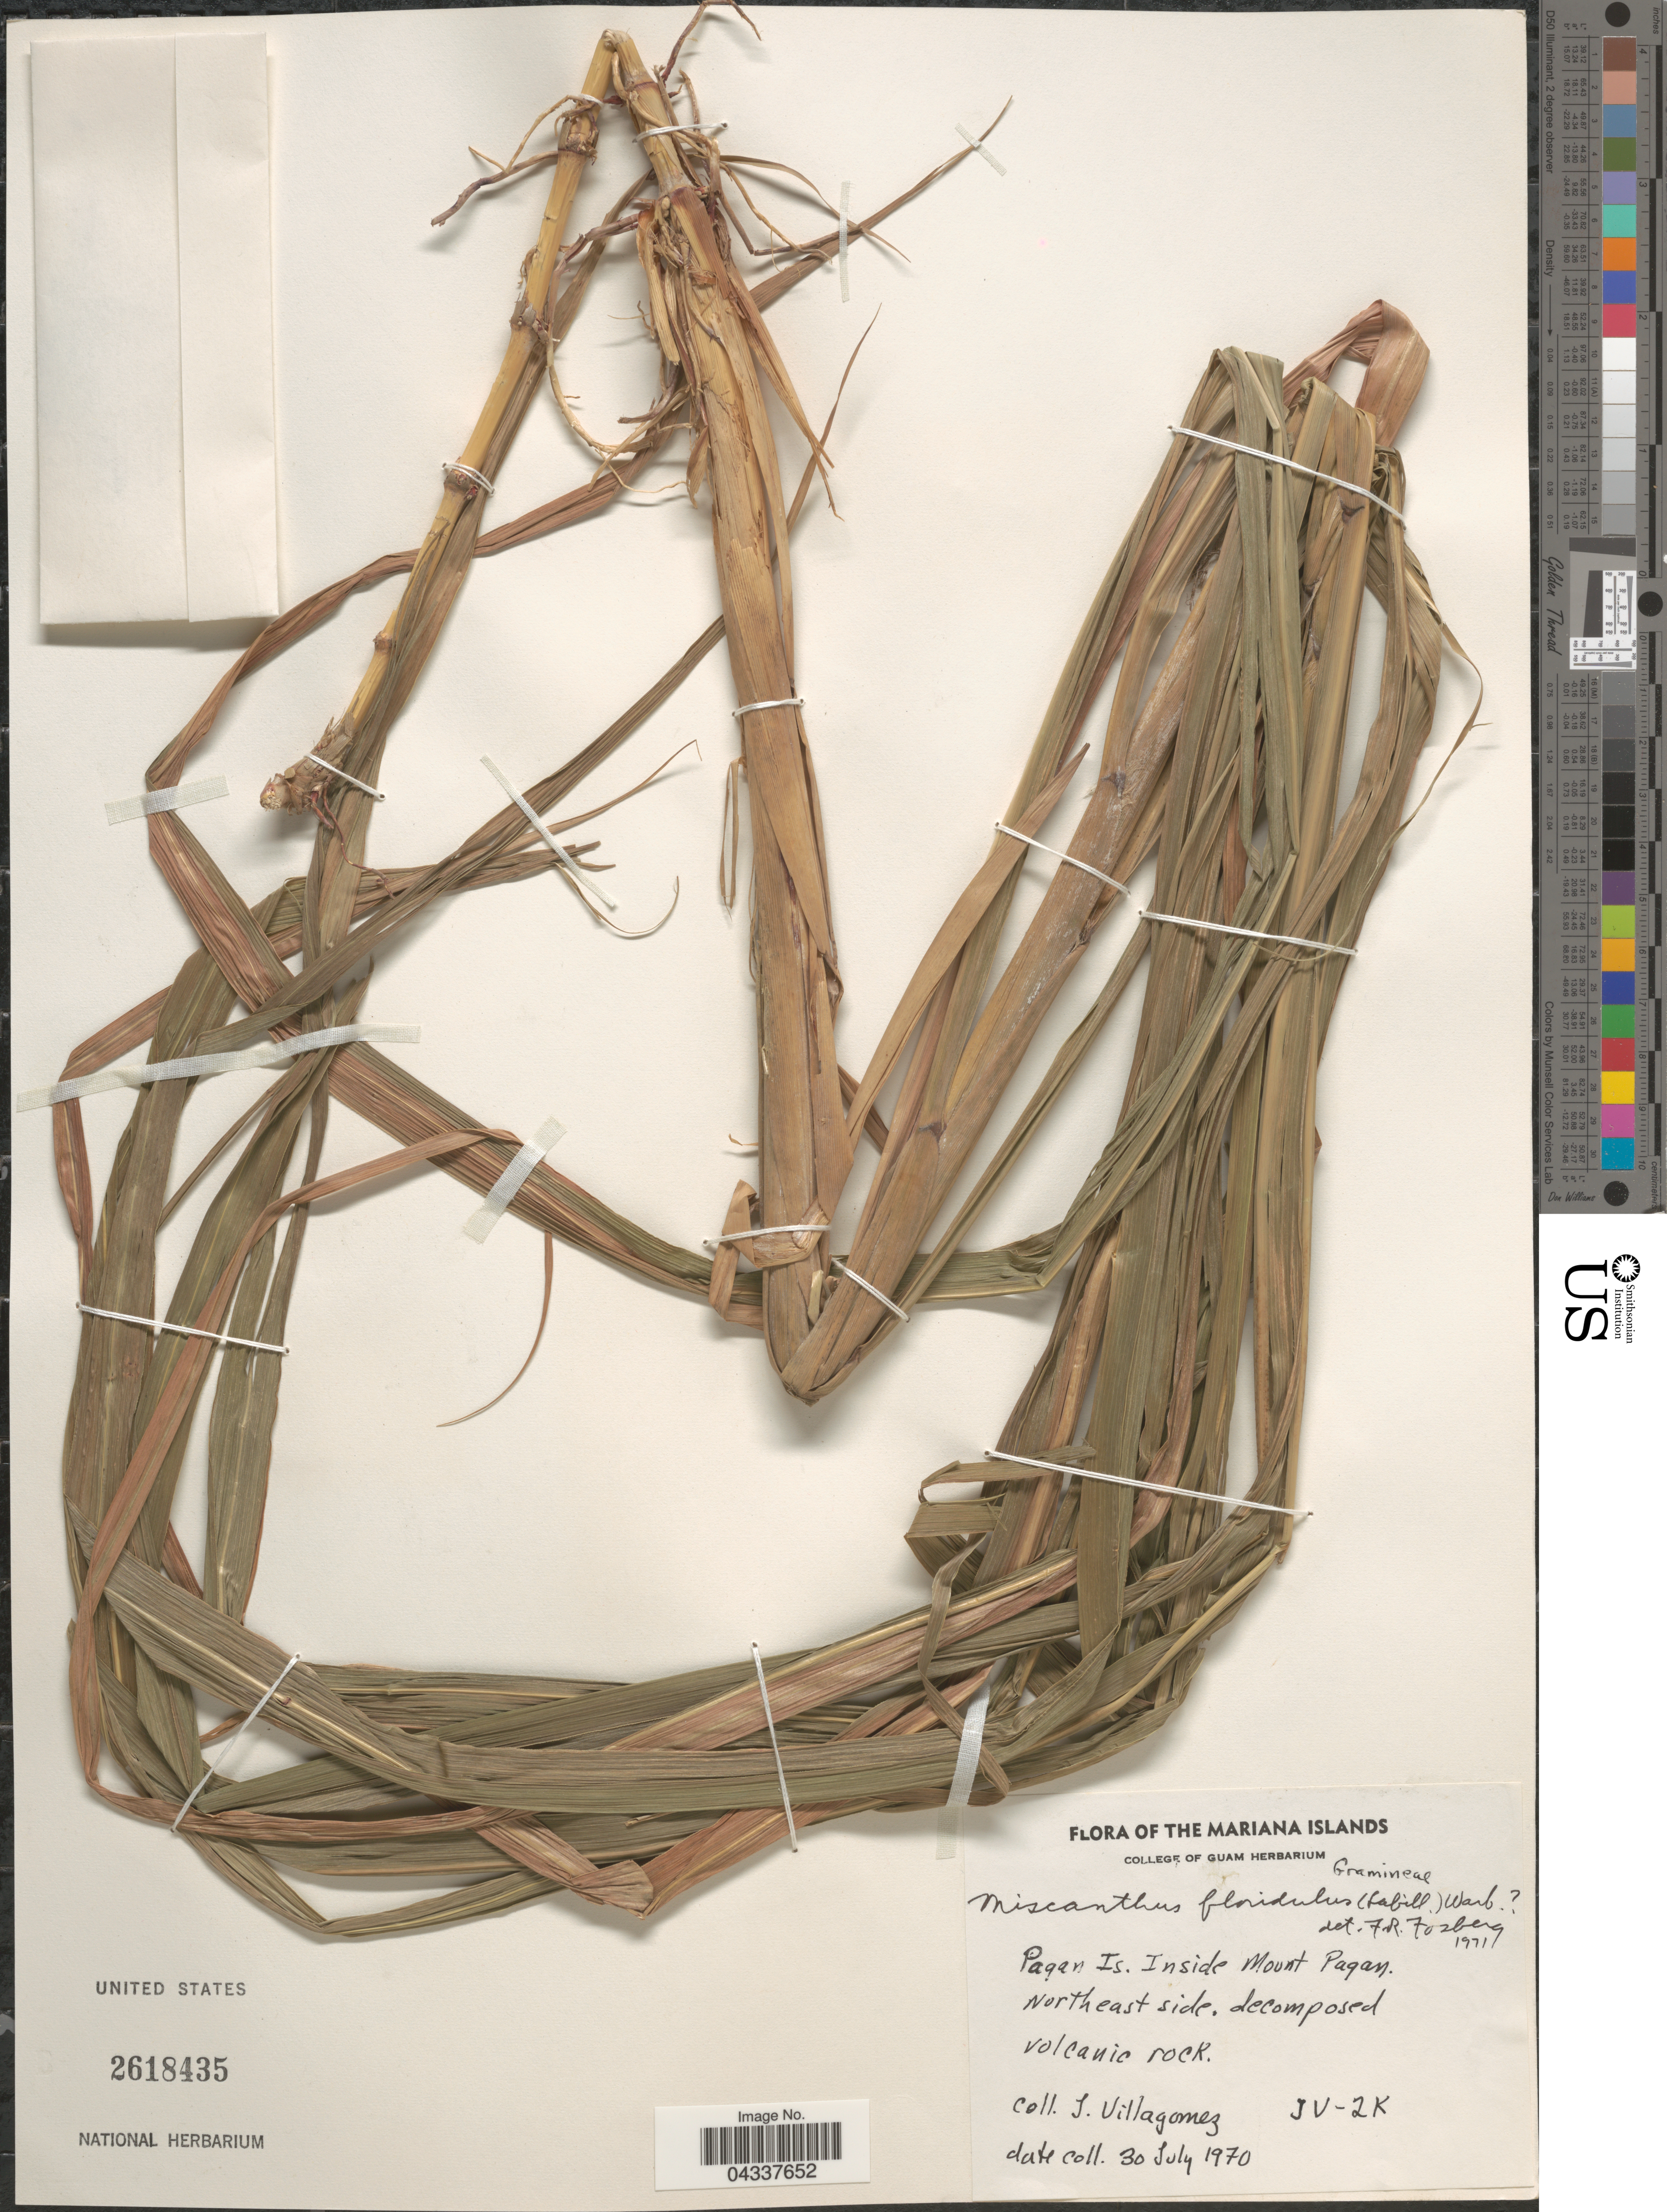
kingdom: Plantae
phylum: Tracheophyta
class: Liliopsida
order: Poales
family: Poaceae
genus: Miscanthus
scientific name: Miscanthus floridulus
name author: (Labill.) Warb.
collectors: J. Villagomez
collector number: IV-2K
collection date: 1970-07-30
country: Northern Mariana Islands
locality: Mariana Islands. Pagan Is. Inside Mount Pagan. Northeast side, decomposed volcanic rock.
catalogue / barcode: US 2618435